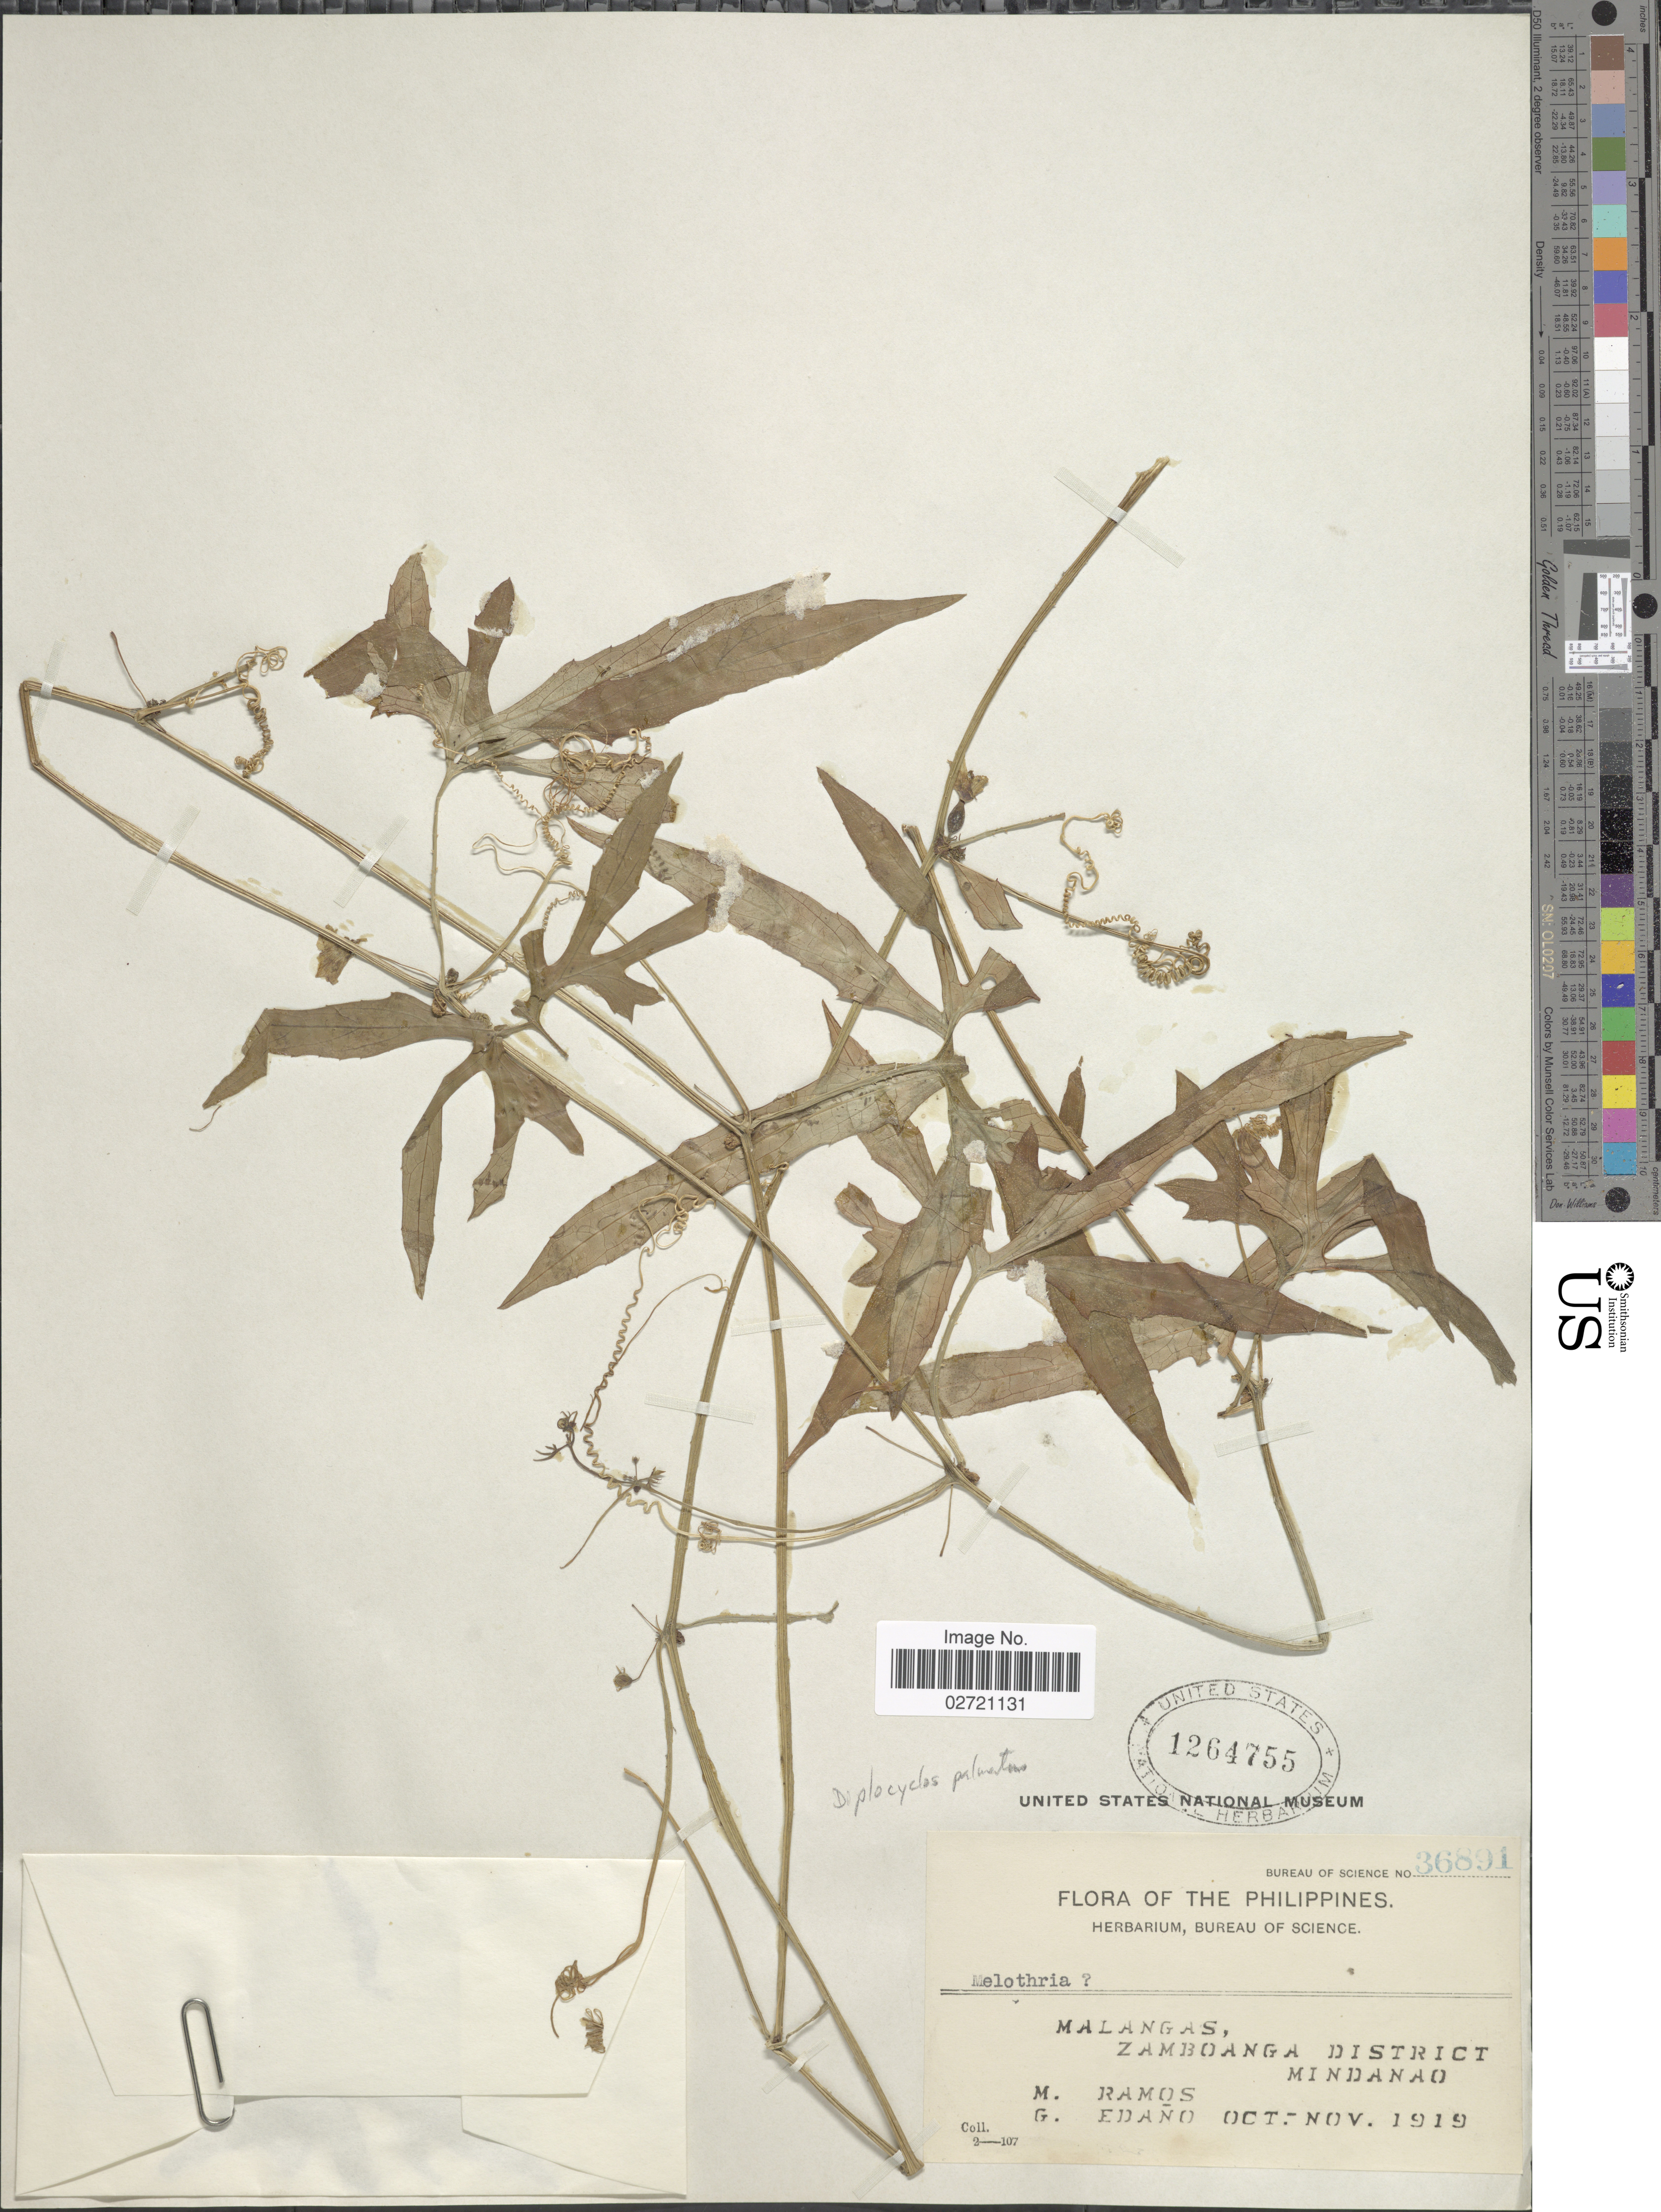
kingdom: Plantae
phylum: Tracheophyta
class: Magnoliopsida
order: Cucurbitales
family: Cucurbitaceae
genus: Diplocyclos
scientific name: Diplocyclos palmatus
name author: (L.) C. Jeffrey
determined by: Strong, Mark T., (BOT), Smithsonian Institution - National Museum of Natural History (UNITED STATES)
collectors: M. Ramos & G. Edaño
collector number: Bureau of Science 36891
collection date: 1919-10/1919-11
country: Philippines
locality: Malangas, Zamboanga District, Mindanao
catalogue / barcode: US 1264755